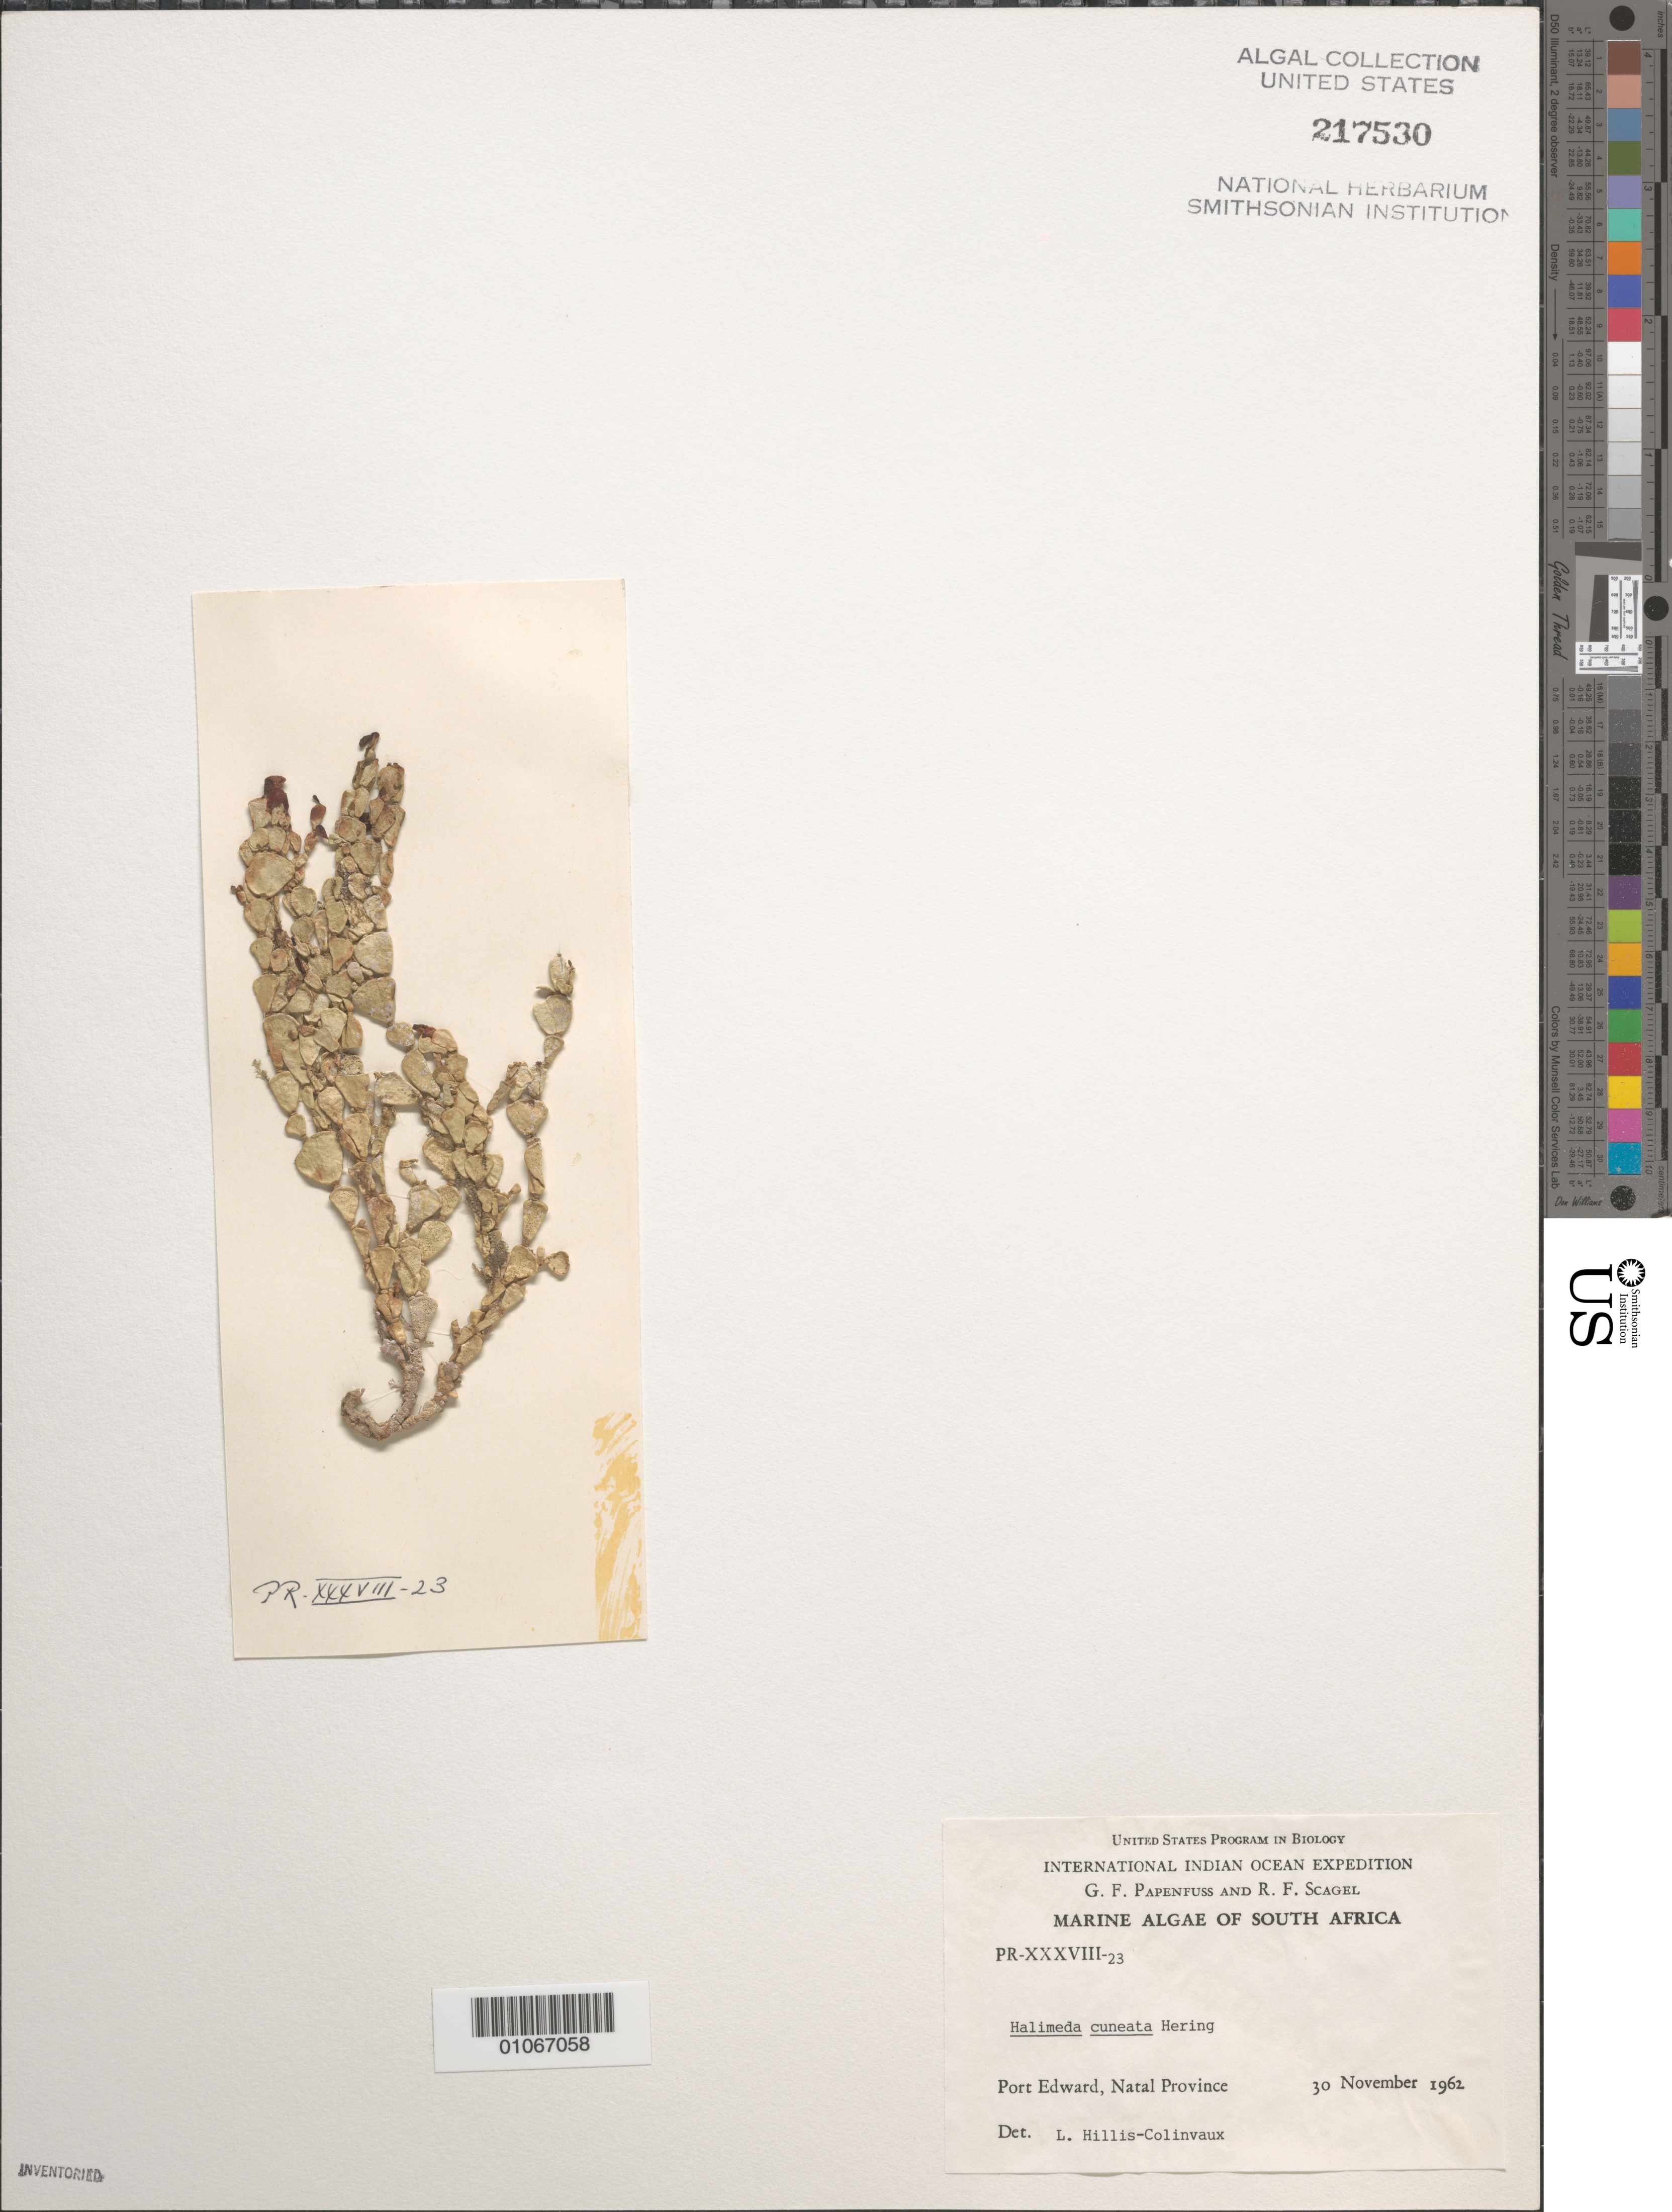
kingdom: Plantae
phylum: Chlorophyta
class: Ulvophyceae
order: Bryopsidales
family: Halimedaceae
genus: Halimeda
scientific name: Halimeda cuneata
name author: Hering in Krauss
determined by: Hillis-Colinvaux, L.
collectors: G. Papenfuss & R. F. Scagel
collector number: PR-XXXVIII-23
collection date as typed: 30 Nov 1962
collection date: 1962-11-30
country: South Africa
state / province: KwaZulu-Natal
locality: Port Edward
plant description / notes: International Indian Ocean Expedition, 1962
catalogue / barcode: US 217530